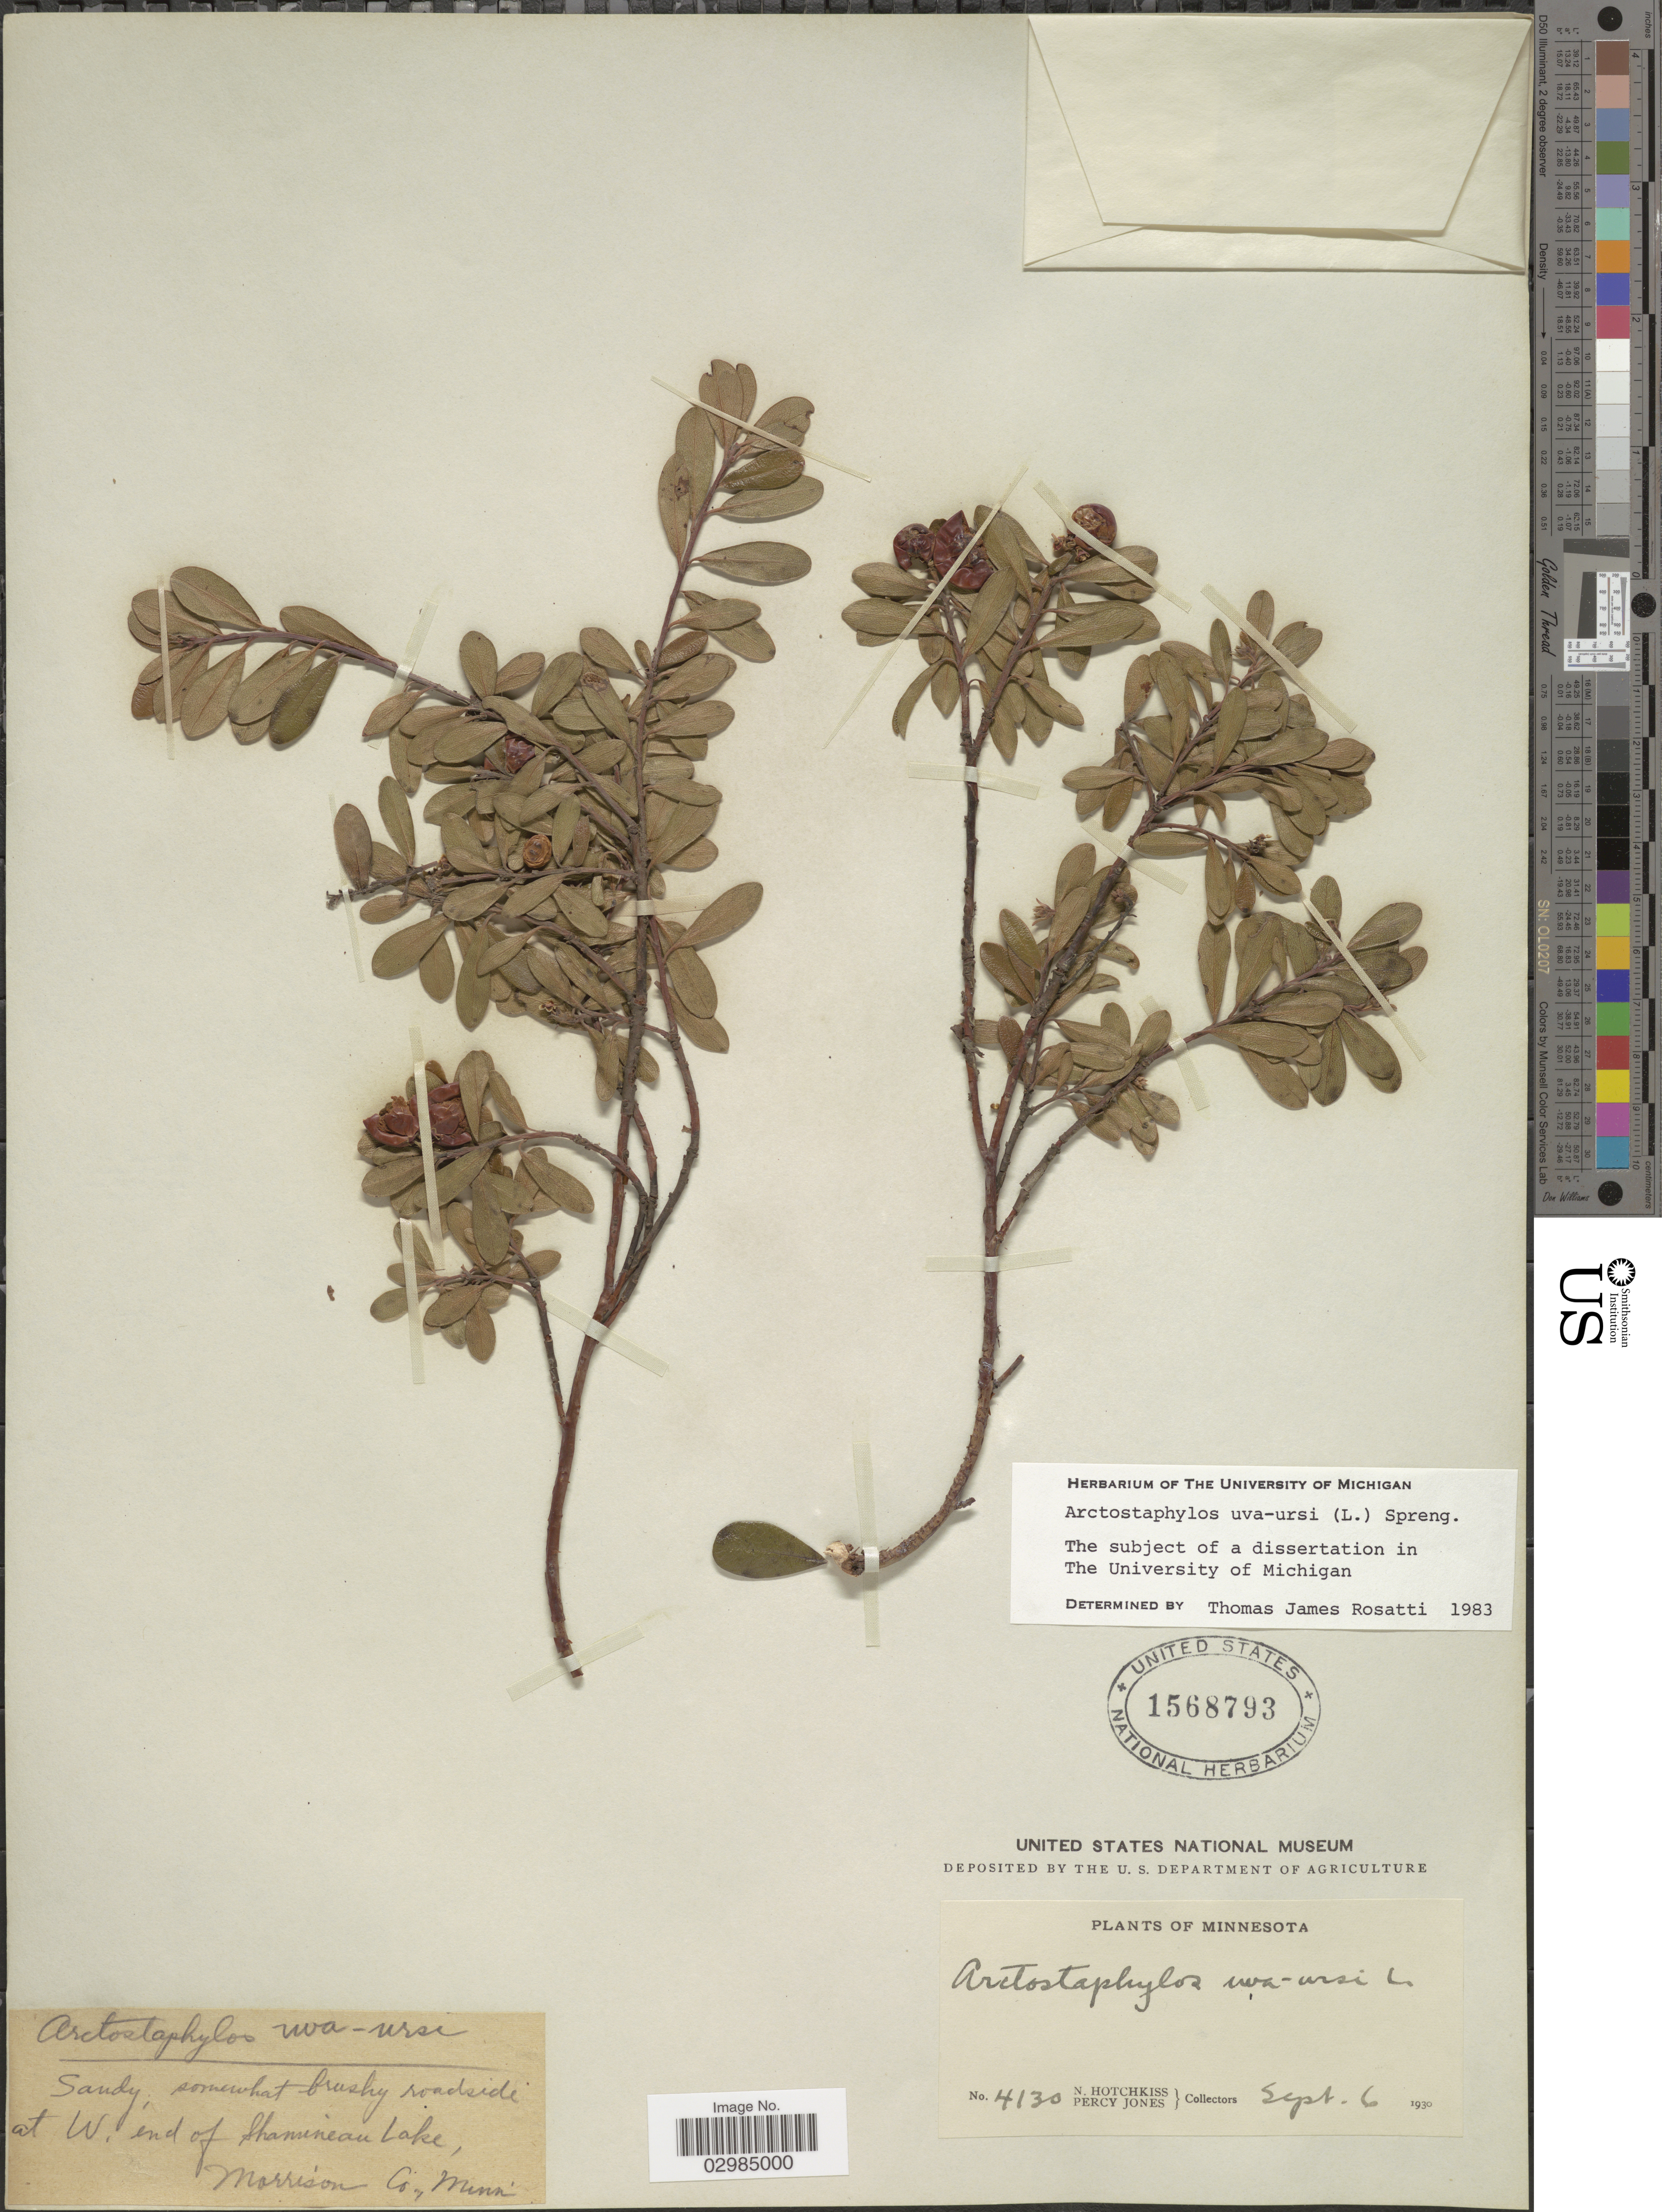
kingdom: Plantae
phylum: Tracheophyta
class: Magnoliopsida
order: Ericales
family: Ericaceae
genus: Arctostaphylos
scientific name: Arctostaphylos uva-ursi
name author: (L.) Spreng.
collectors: N. Hotchkiss & P. Jones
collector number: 4130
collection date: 1930-09-06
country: United States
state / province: Minnesota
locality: At W. end of Shaminea Lake.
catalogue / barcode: US 1568793